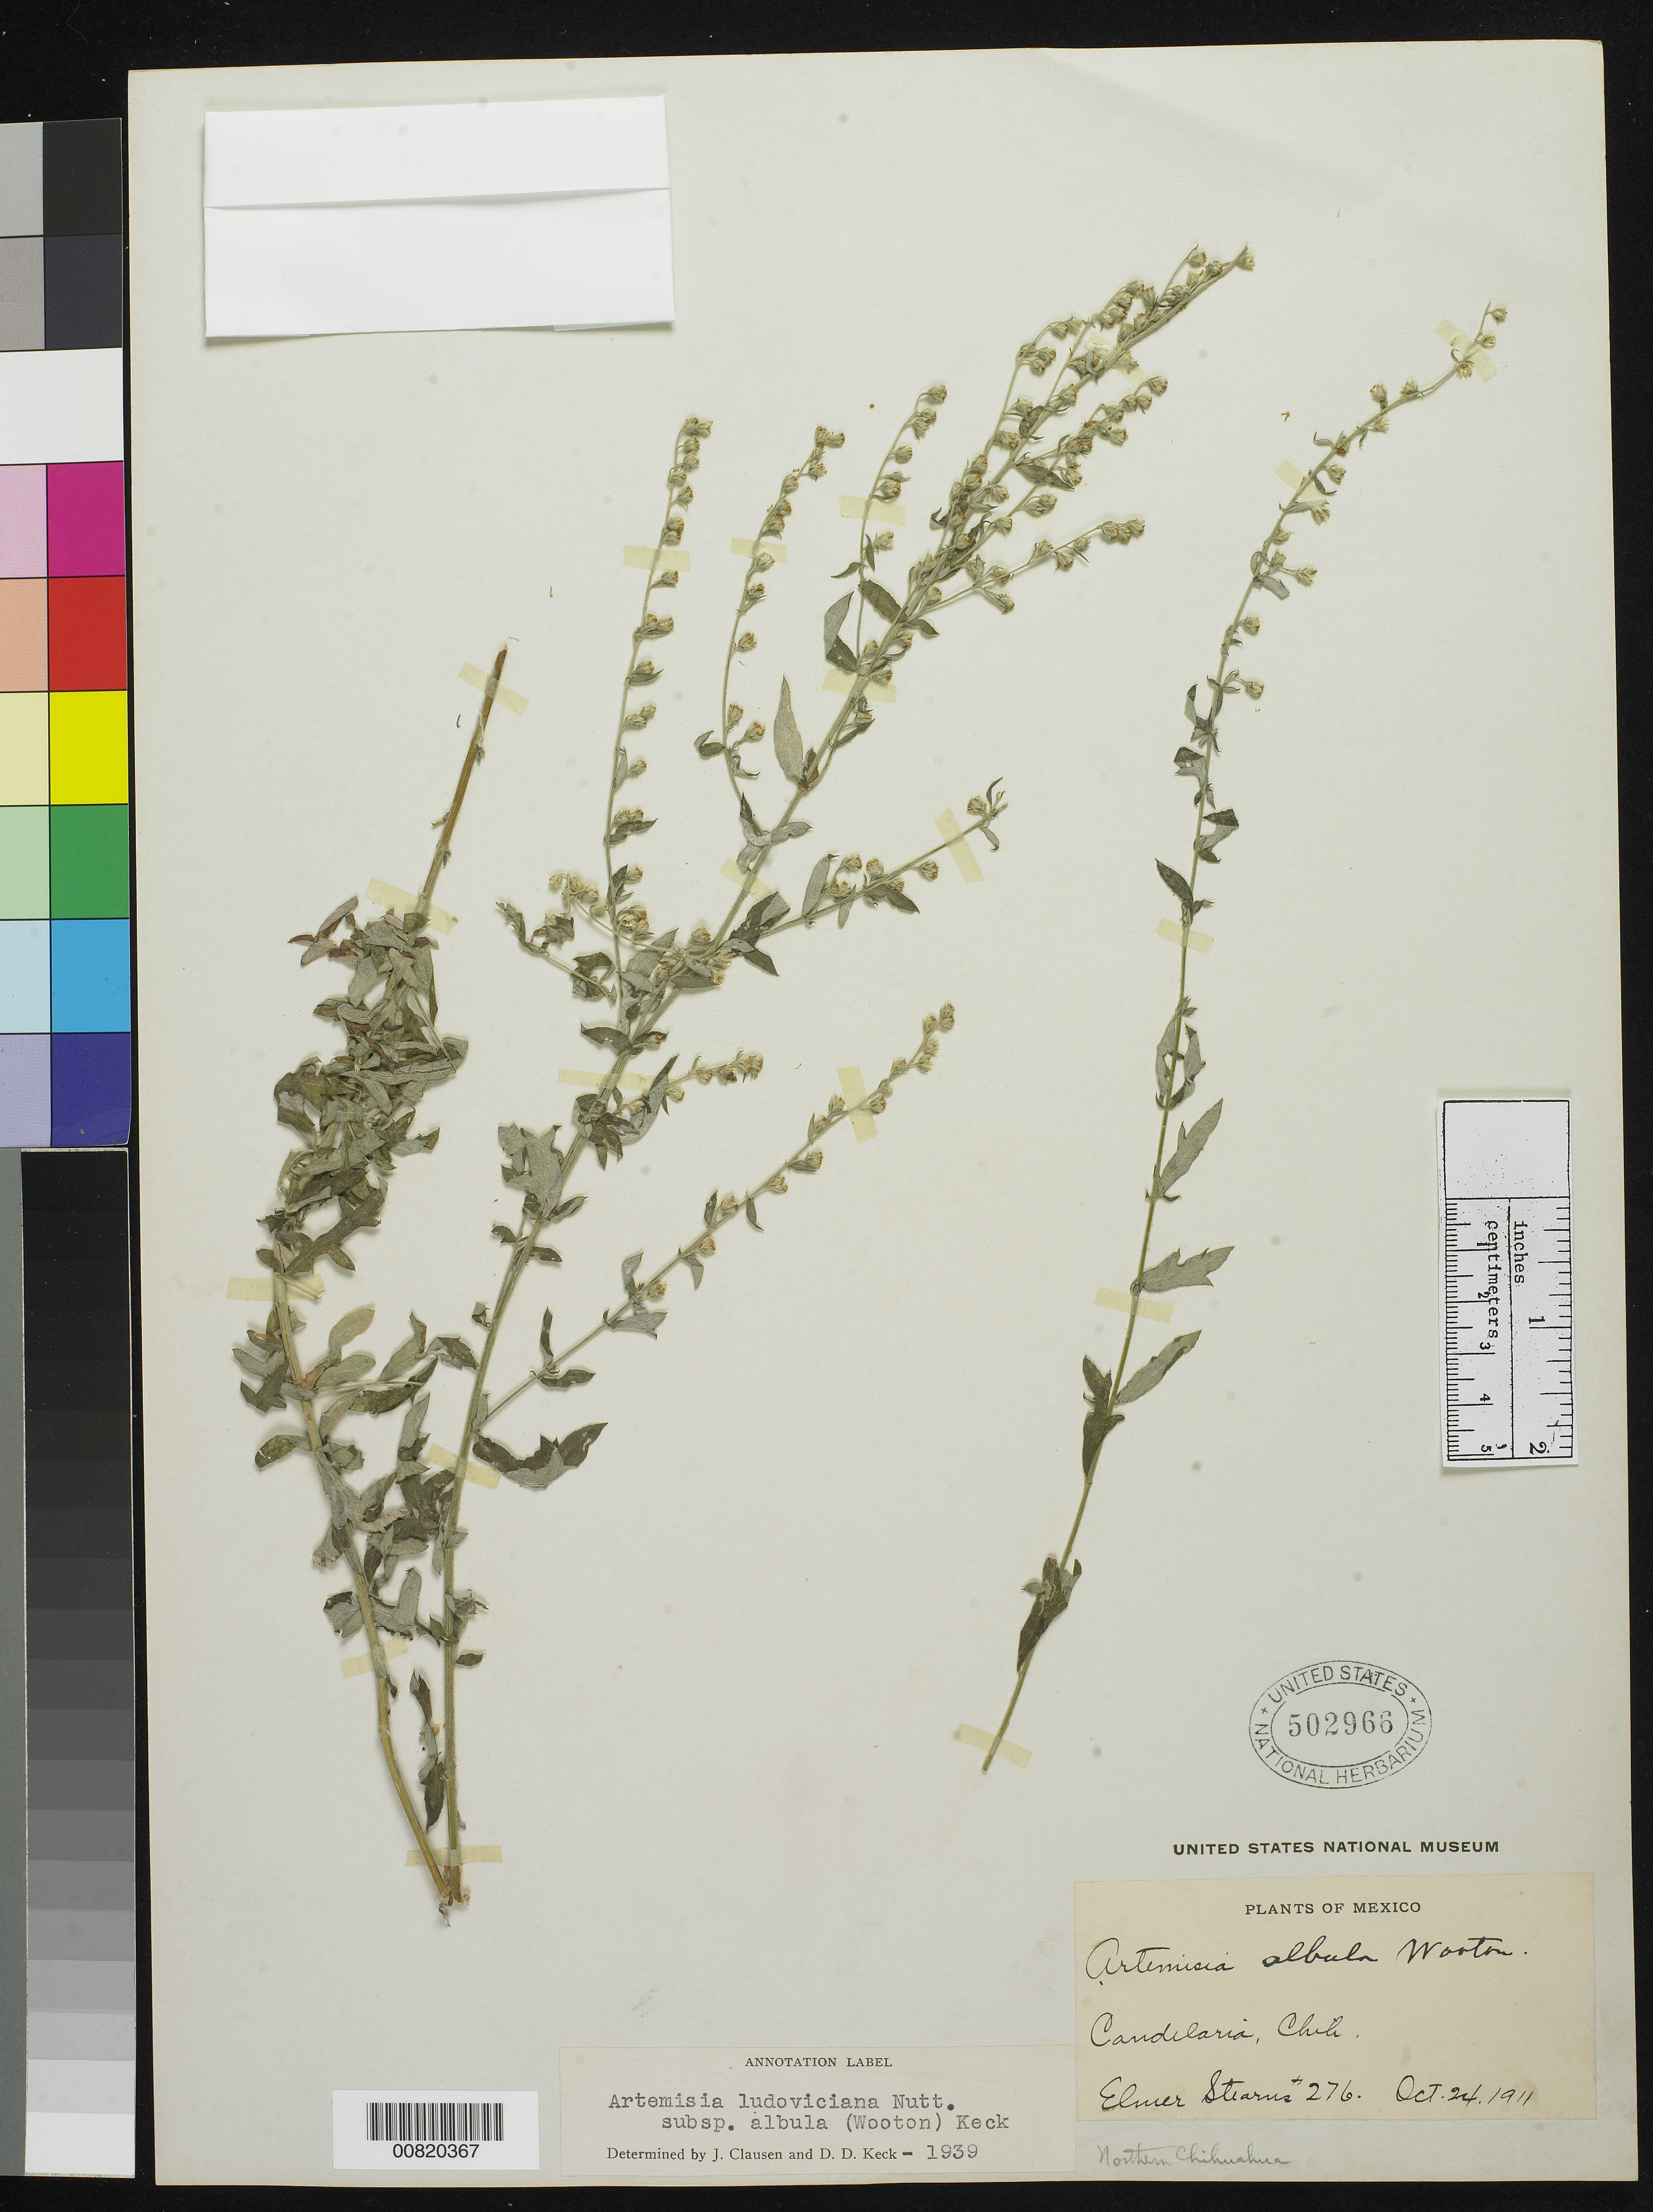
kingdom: Plantae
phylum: Tracheophyta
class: Magnoliopsida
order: Asterales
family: Asteraceae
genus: Artemisia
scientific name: Artemisia ludoviciana subsp. albula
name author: (Wooton) D.D. Keck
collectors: E. Stearns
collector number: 276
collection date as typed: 24 Oct 1911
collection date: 1911-10-24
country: Mexico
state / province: Chihuahua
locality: Candelaria, Northern Chihuahua.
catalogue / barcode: US 502966